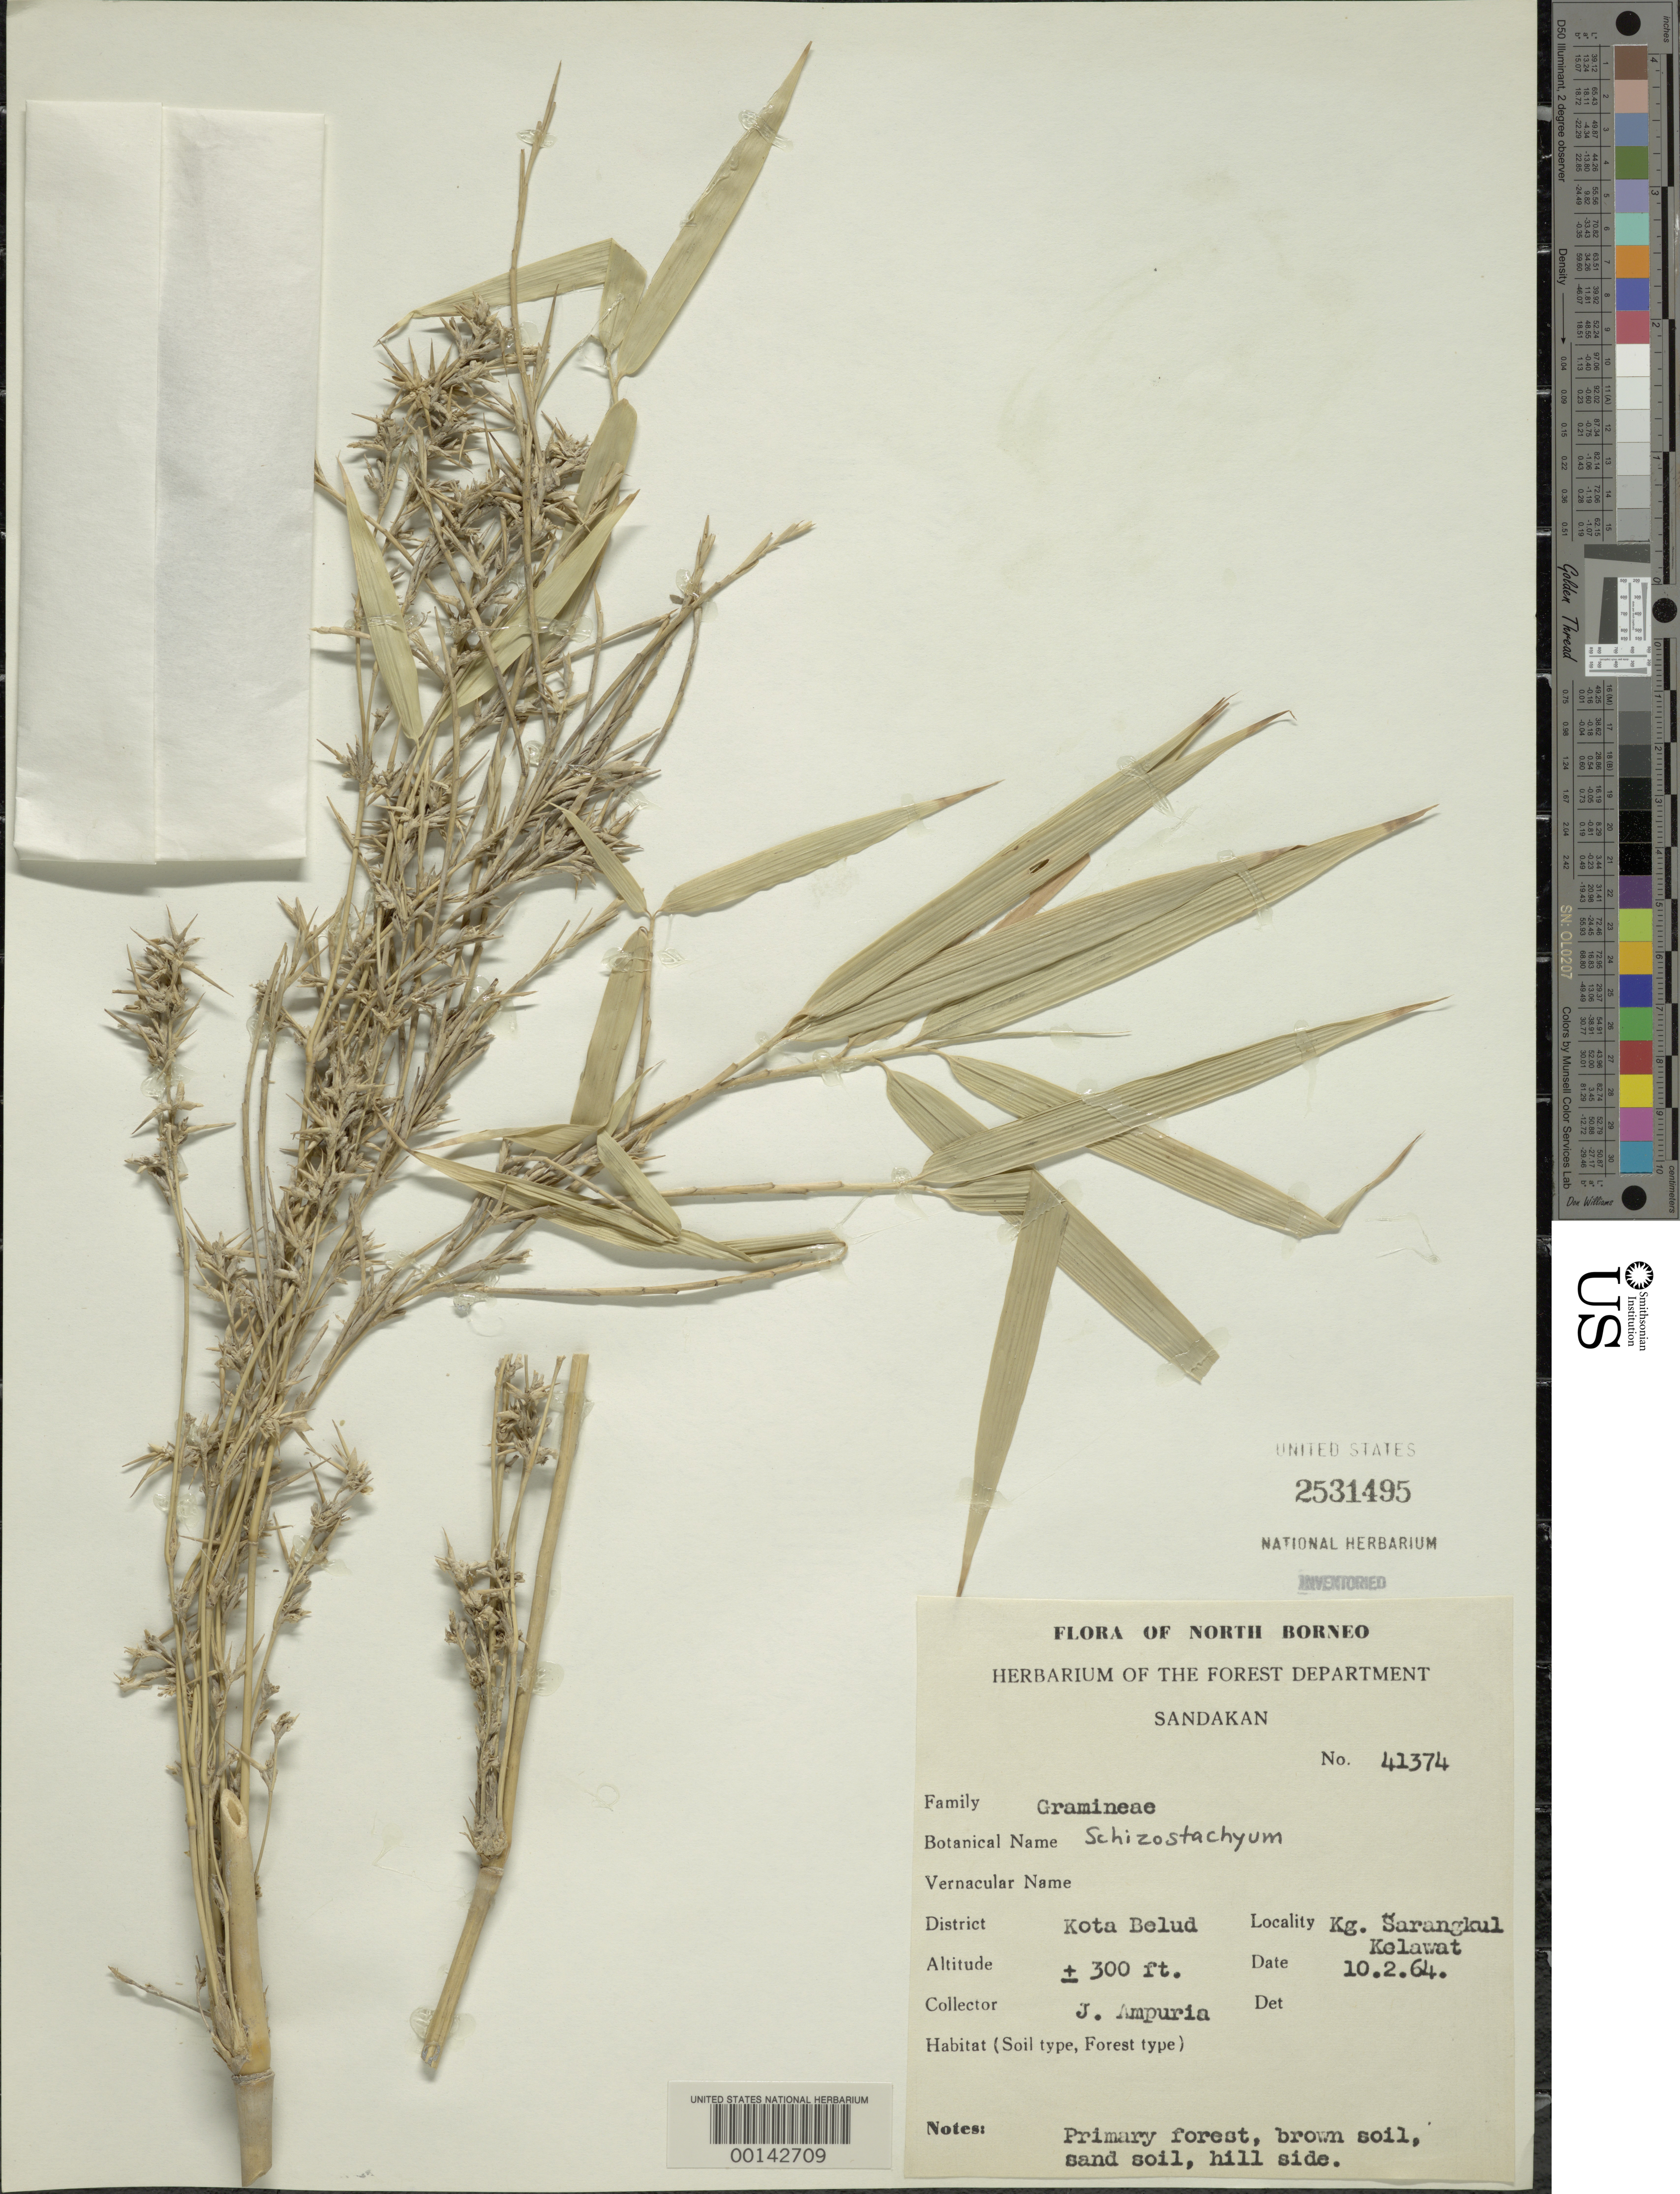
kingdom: Plantae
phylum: Tracheophyta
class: Liliopsida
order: Poales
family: Poaceae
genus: Schizostachyum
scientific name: Schizostachyum sp.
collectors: J. Ampuria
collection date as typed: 10 Feb 1964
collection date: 1964-02-10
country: Malaysia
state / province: Sabah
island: Borneo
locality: Sandakan, sarangkul kelawat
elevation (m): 92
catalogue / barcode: US 2531495